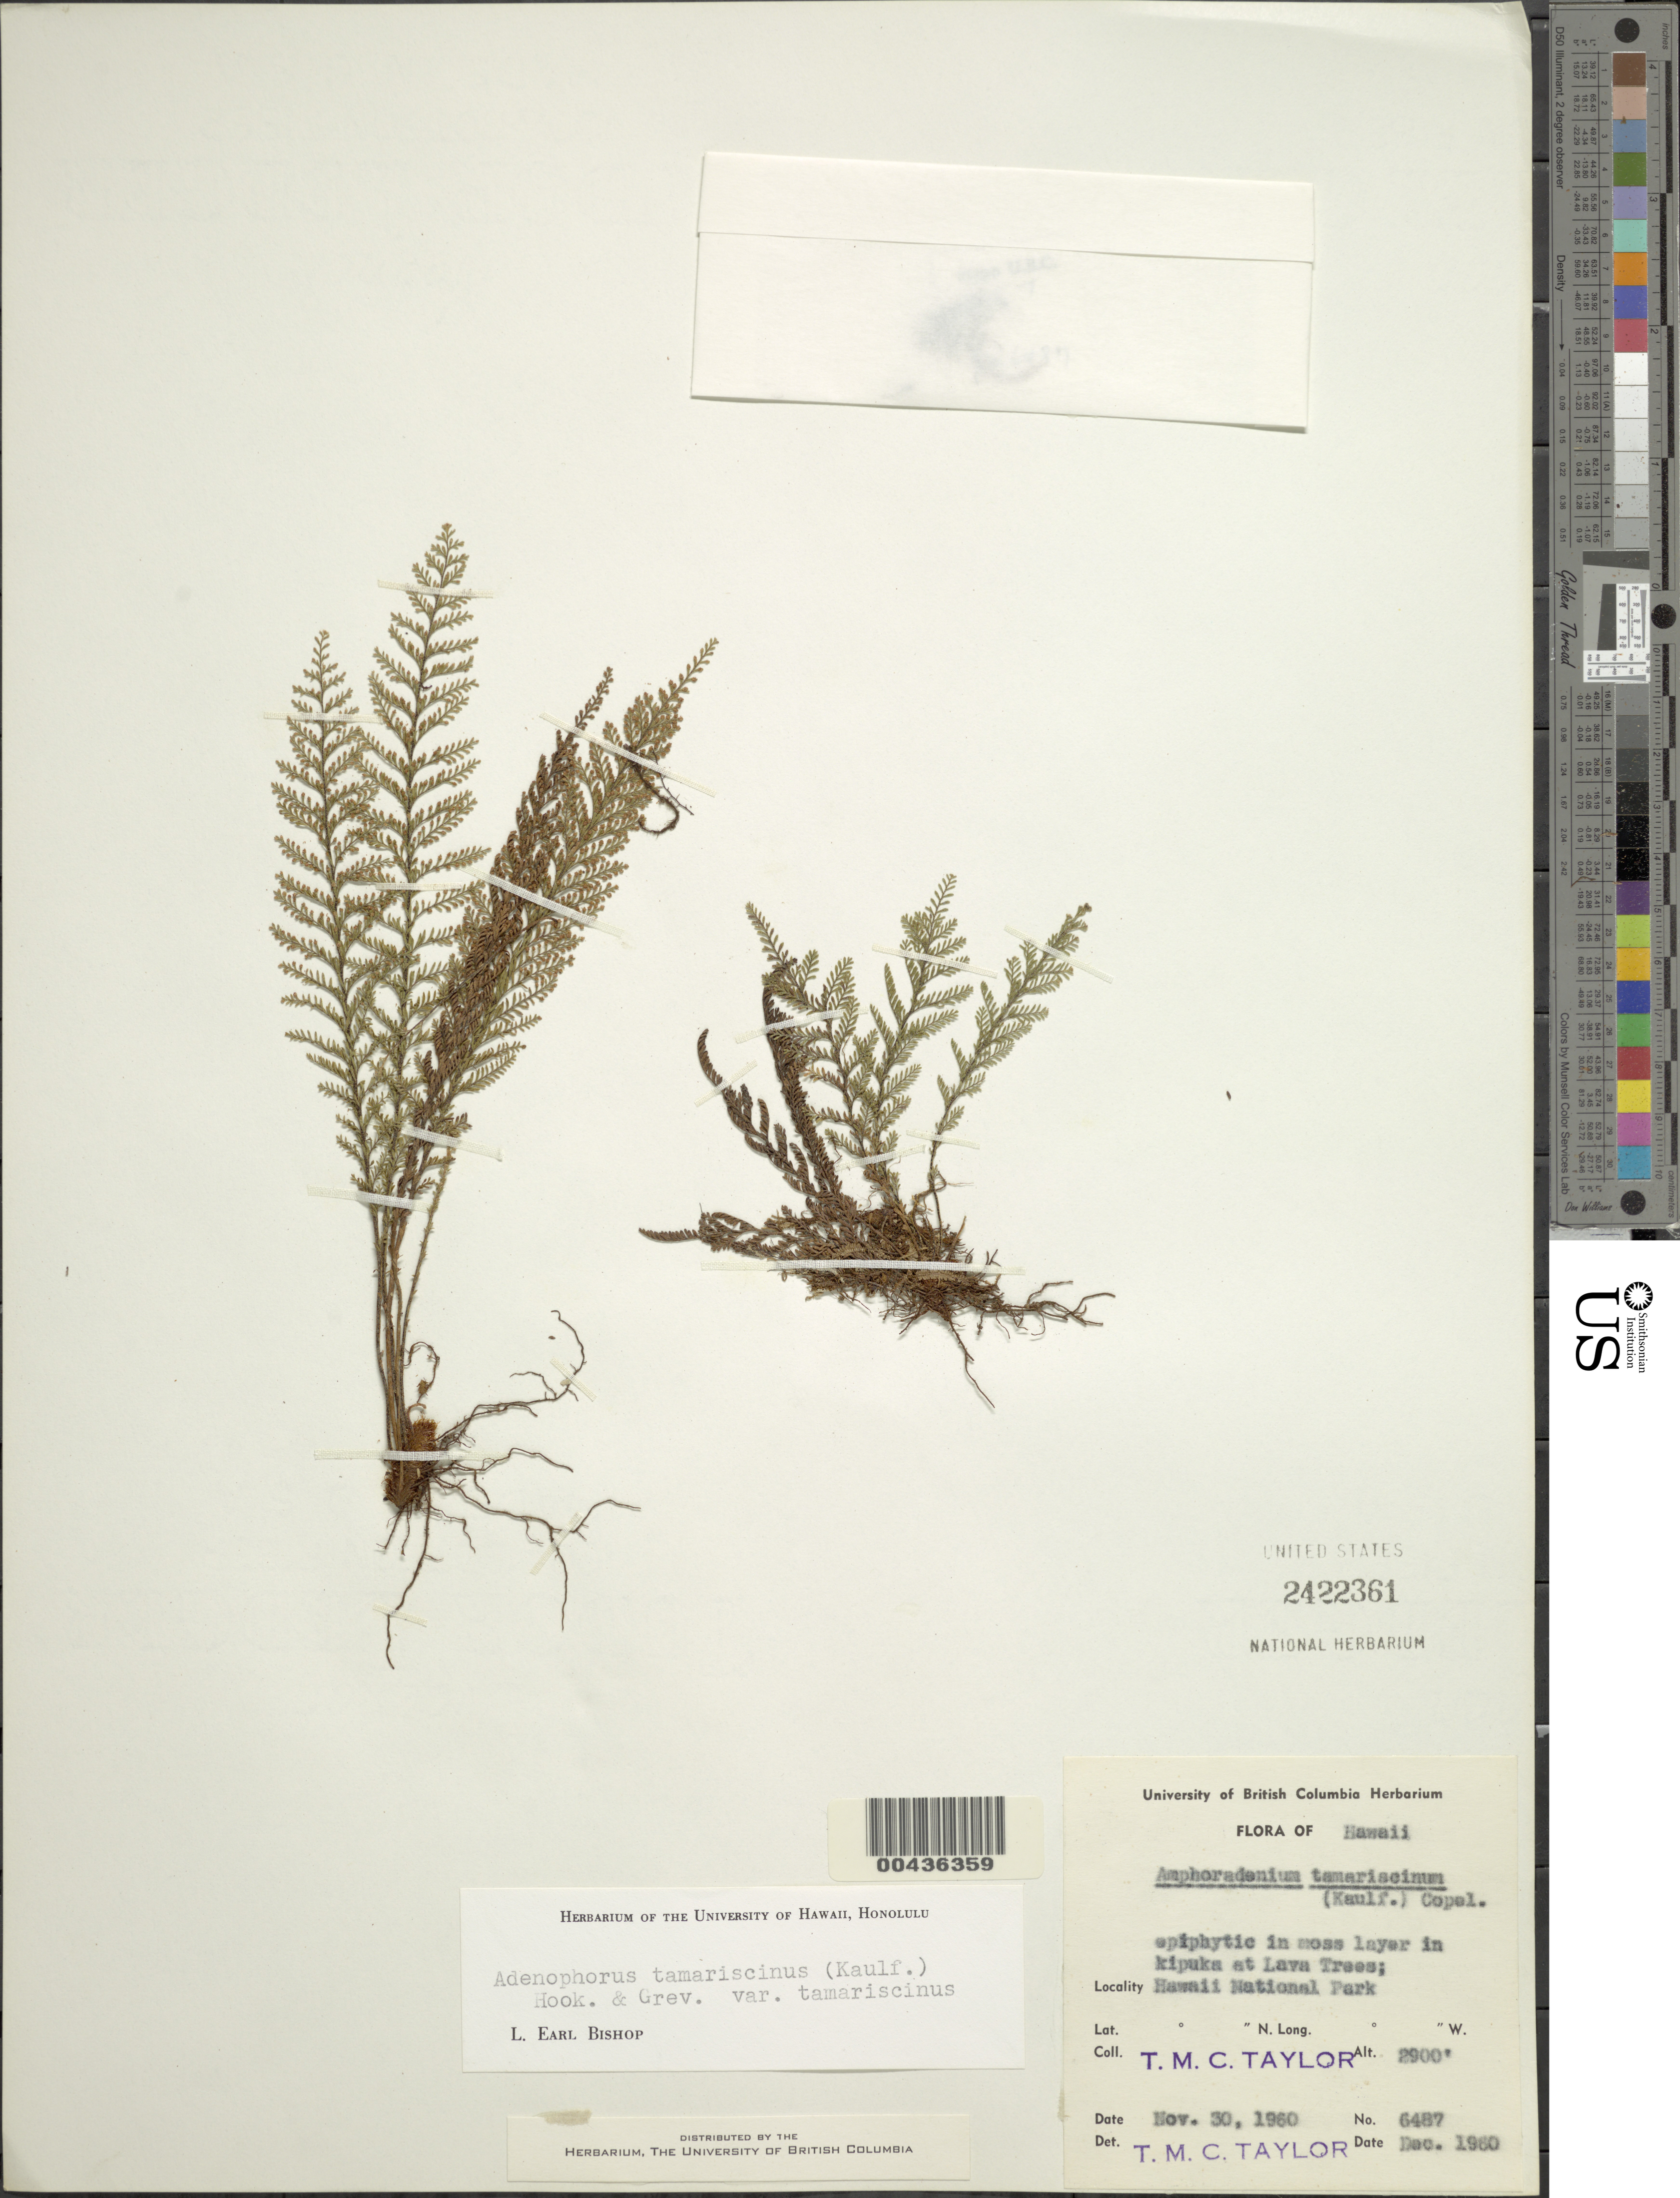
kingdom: Plantae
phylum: Tracheophyta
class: Polypodiopsida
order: Polypodiales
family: Polypodiaceae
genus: Adenophorus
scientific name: Adenophorus tamariscinus var. tamariscinus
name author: Hook. & Grev.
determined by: Bishop, L. E.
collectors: T. M. C. Taylor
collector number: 6487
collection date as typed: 30 Nov 1960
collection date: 1960-11-30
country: United States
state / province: Hawaii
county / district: Hawaii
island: Hawaii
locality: Hawaii National Park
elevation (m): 884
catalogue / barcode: US 2422361